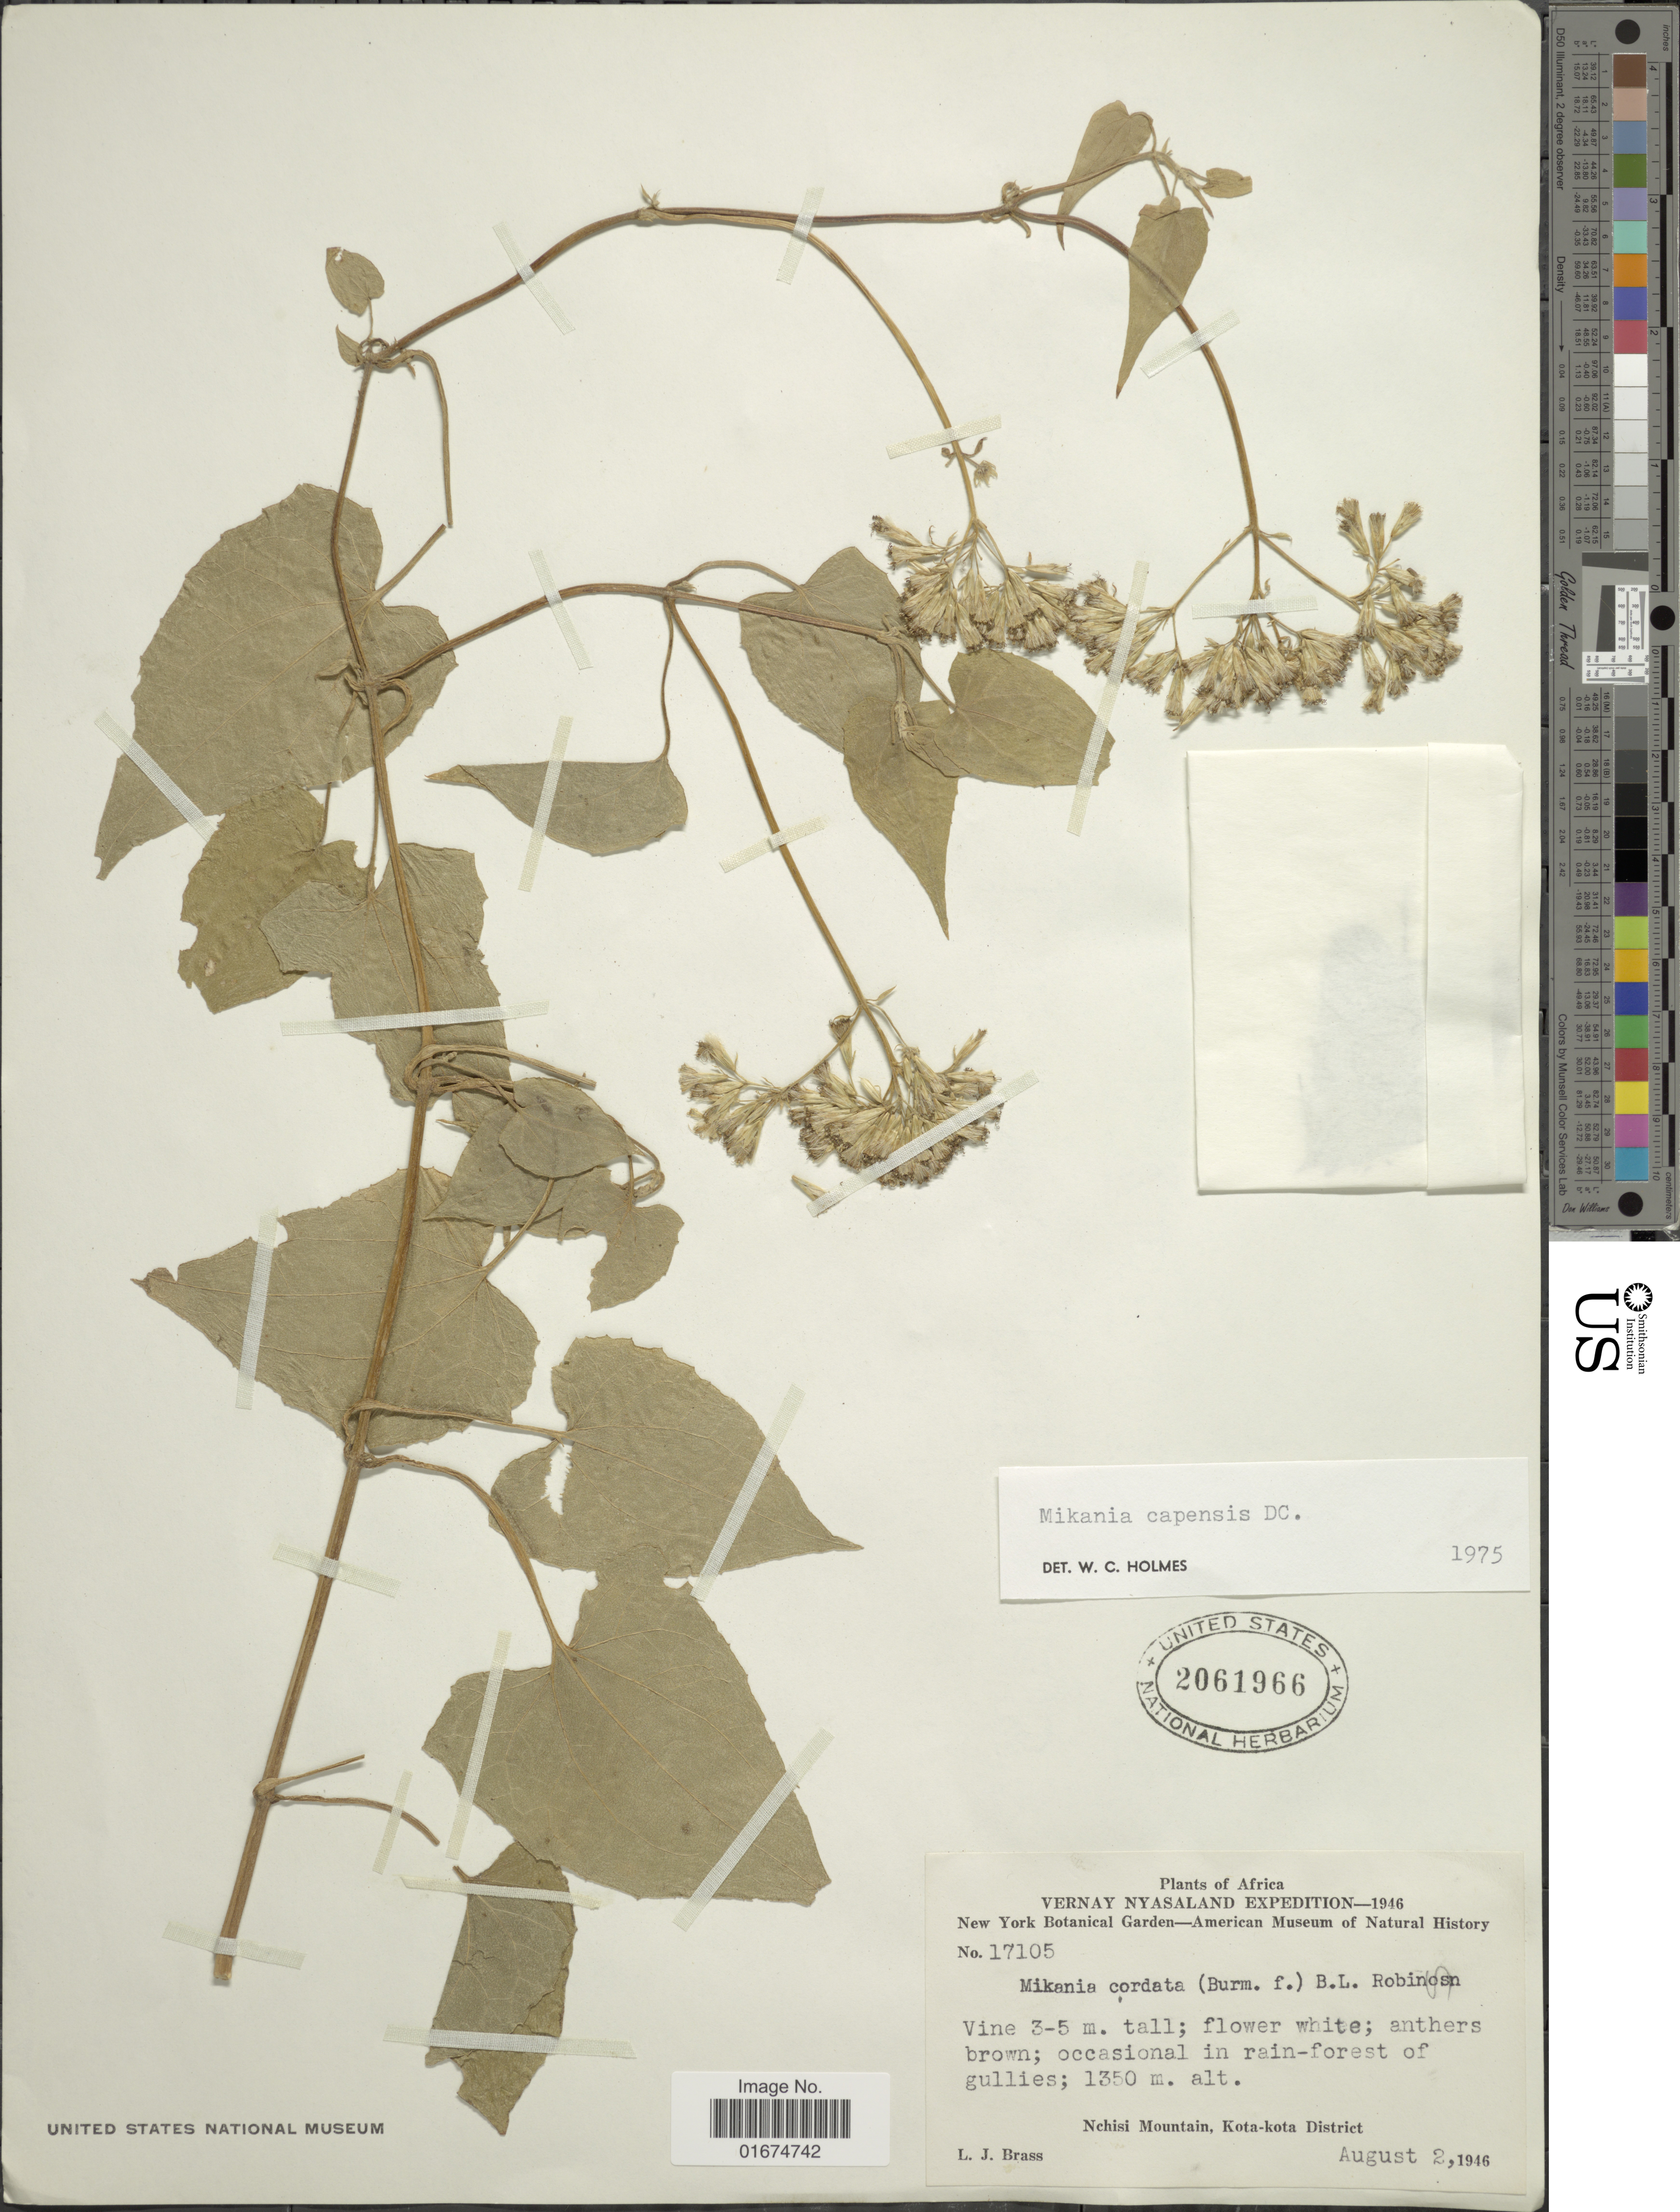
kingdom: Plantae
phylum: Tracheophyta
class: Magnoliopsida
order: Asterales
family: Asteraceae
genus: Mikania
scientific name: Mikania capensis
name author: DC.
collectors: L. J. Brass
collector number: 17105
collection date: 1946-08-02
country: Malawi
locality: Africa, Nchisi Mountain, Kota-kota District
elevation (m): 1350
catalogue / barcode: US 2061966